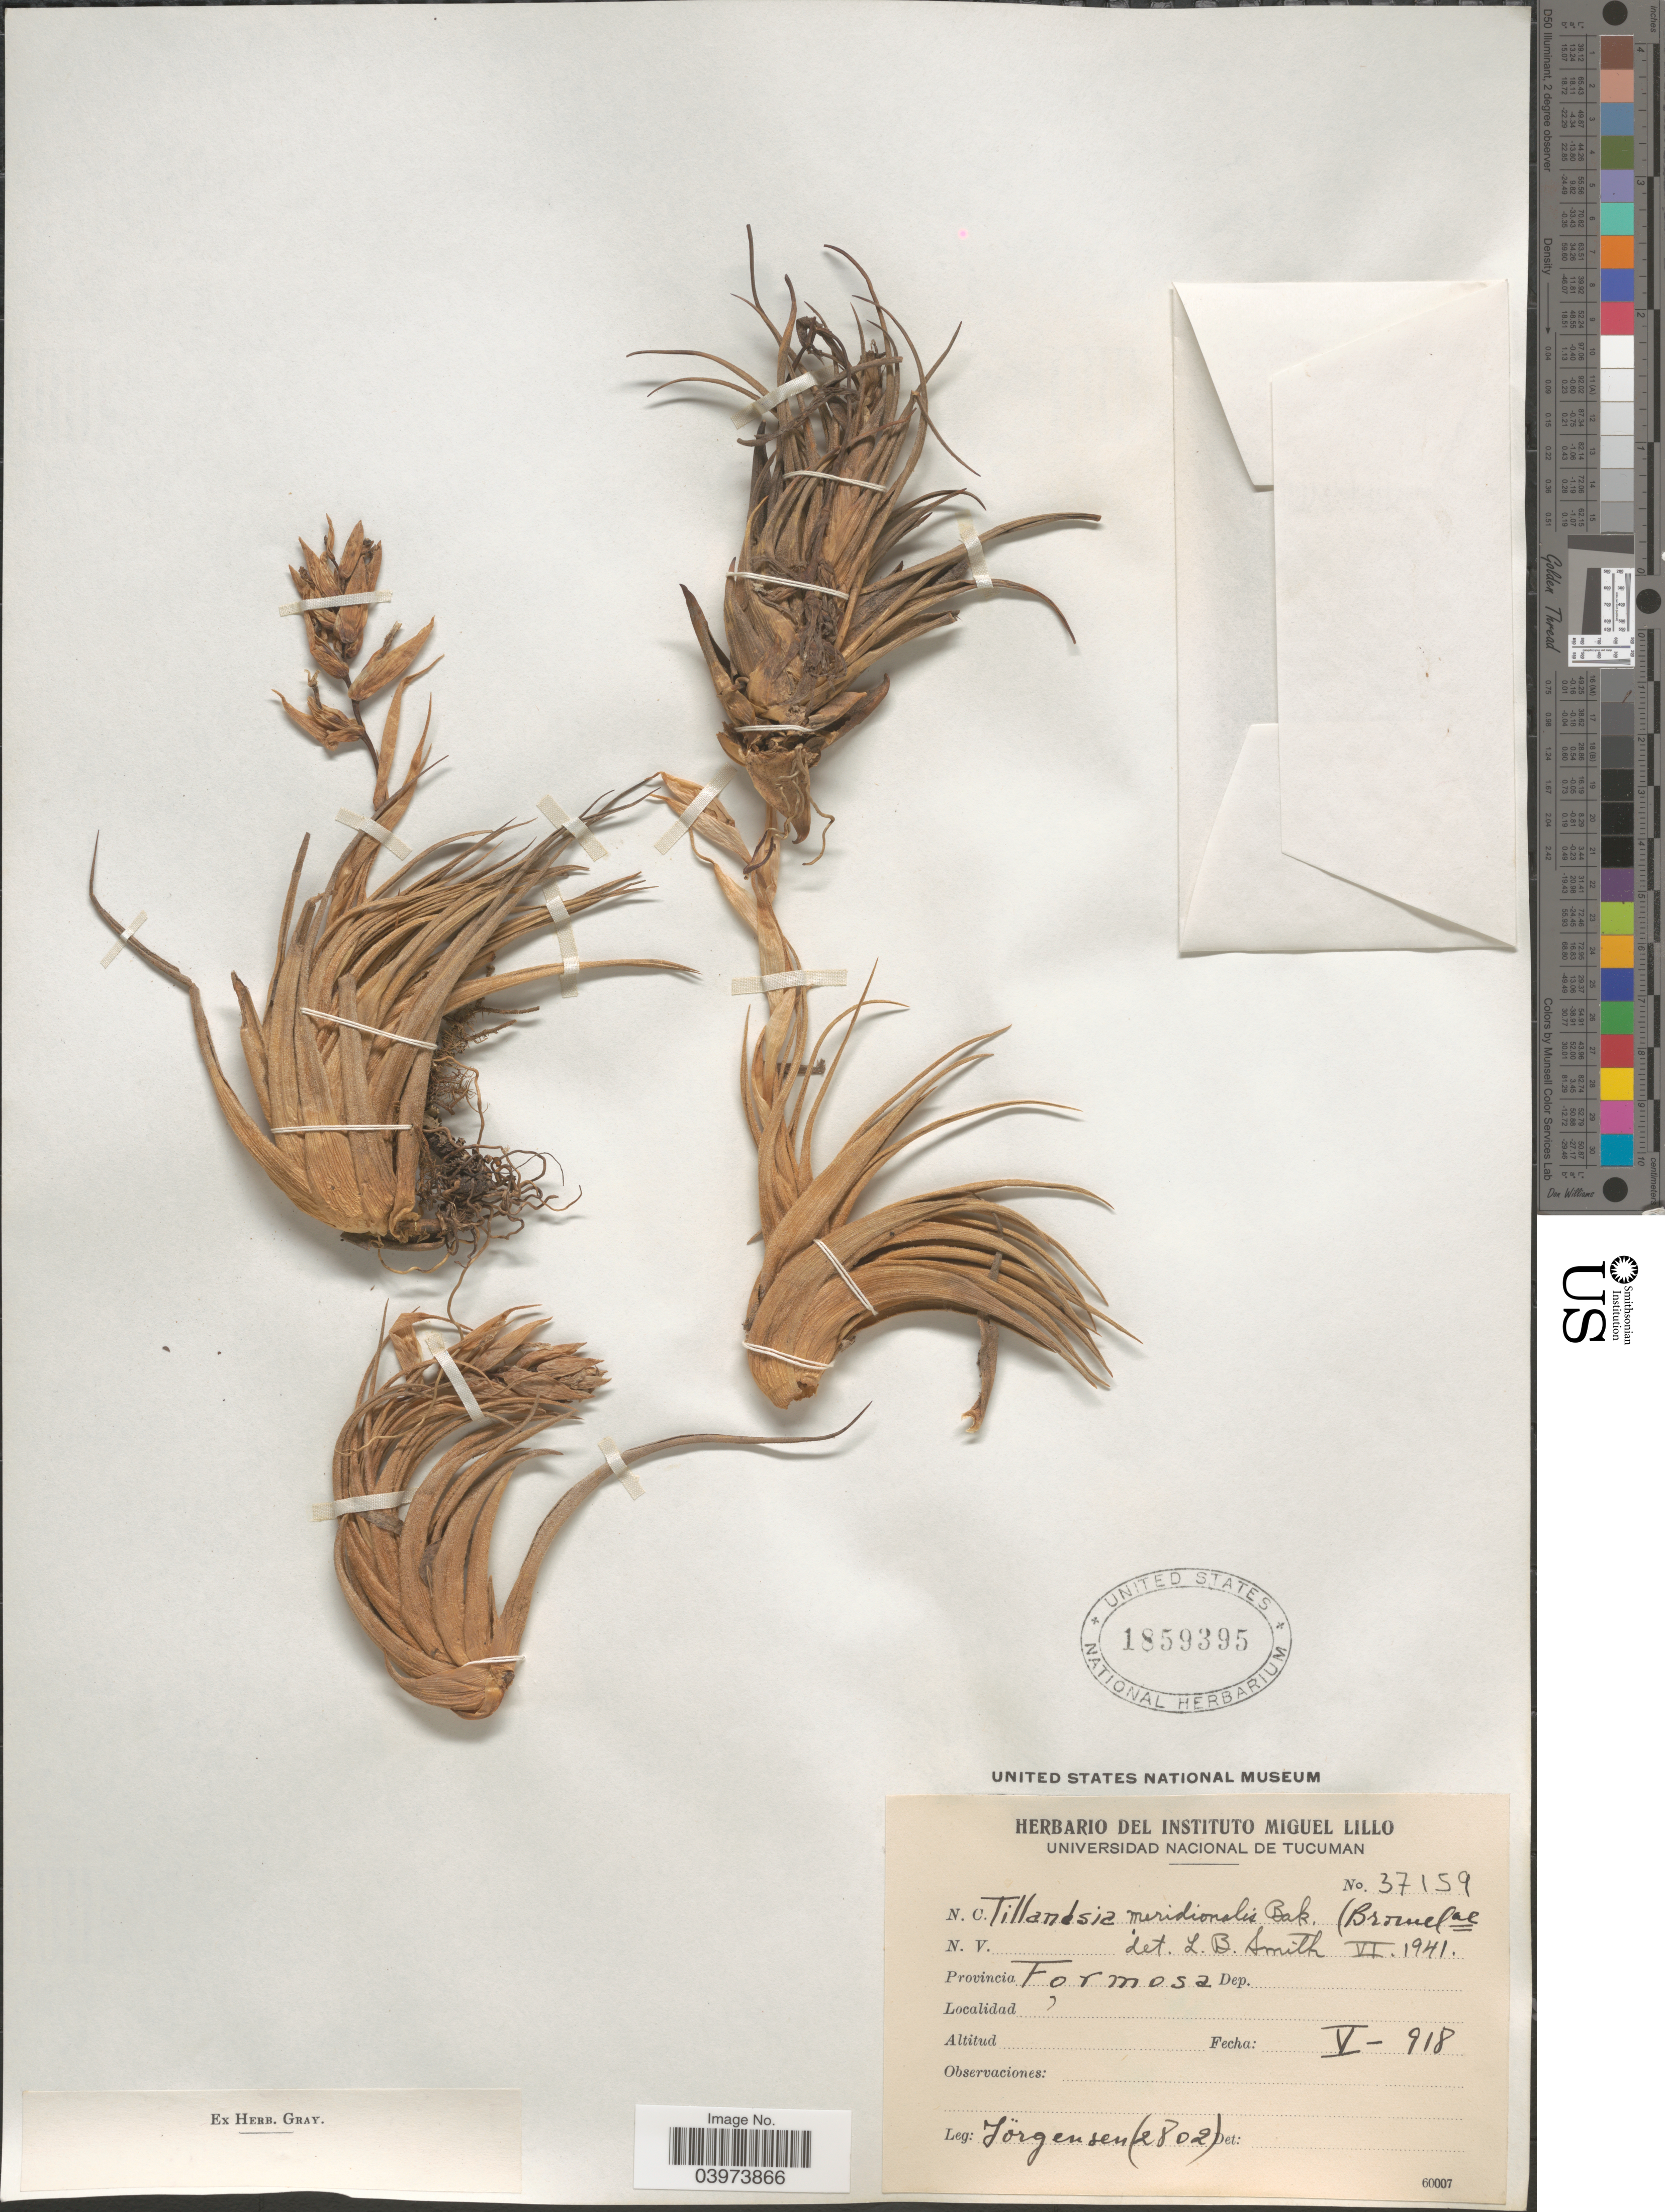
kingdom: Plantae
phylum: Tracheophyta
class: Liliopsida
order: Poales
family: Bromeliaceae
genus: Tillandsia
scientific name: Tillandsia meridionalis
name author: Baker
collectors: Jorgensen, --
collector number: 2802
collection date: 1918-05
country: Argentina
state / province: Formosa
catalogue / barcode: US 1859395